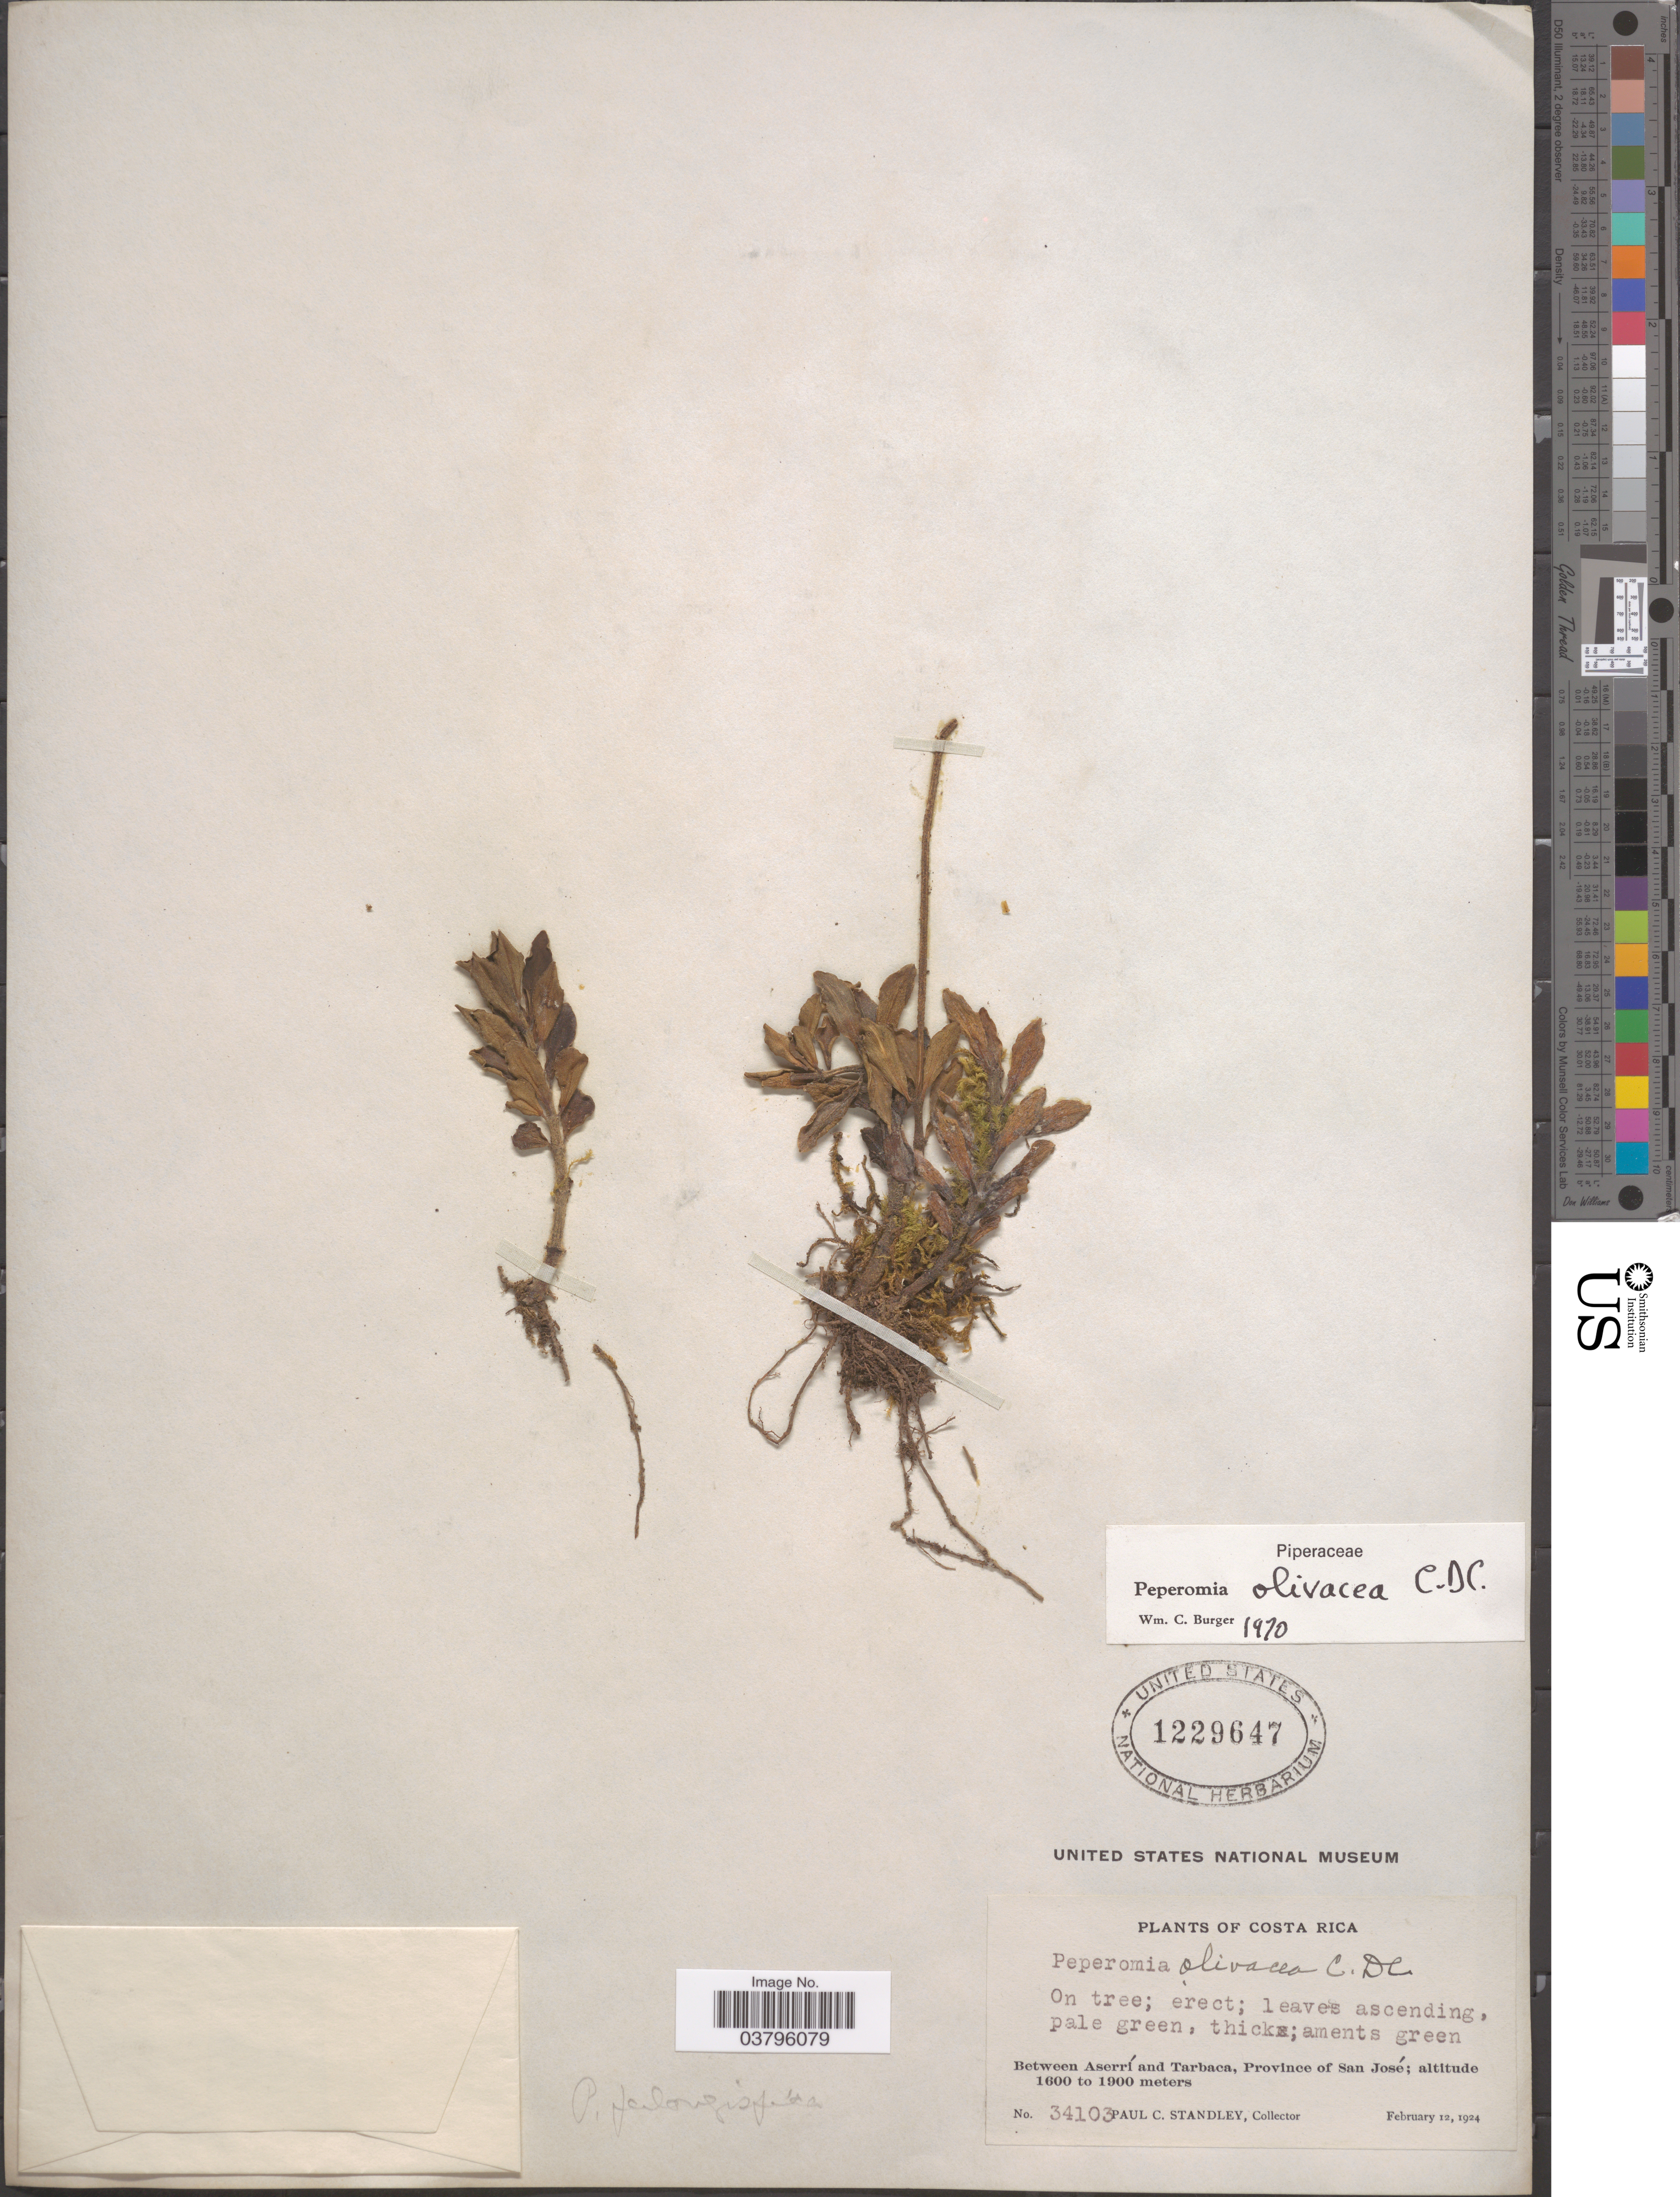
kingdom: Plantae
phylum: Tracheophyta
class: Magnoliopsida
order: Piperales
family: Piperaceae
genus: Peperomia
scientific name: Peperomia olivacea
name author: C. DC.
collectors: P. C. Standley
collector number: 34103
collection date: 1924-02-12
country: Costa Rica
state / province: San José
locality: Between Aserrí and Tarbaca.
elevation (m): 1600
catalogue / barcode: US 1229647